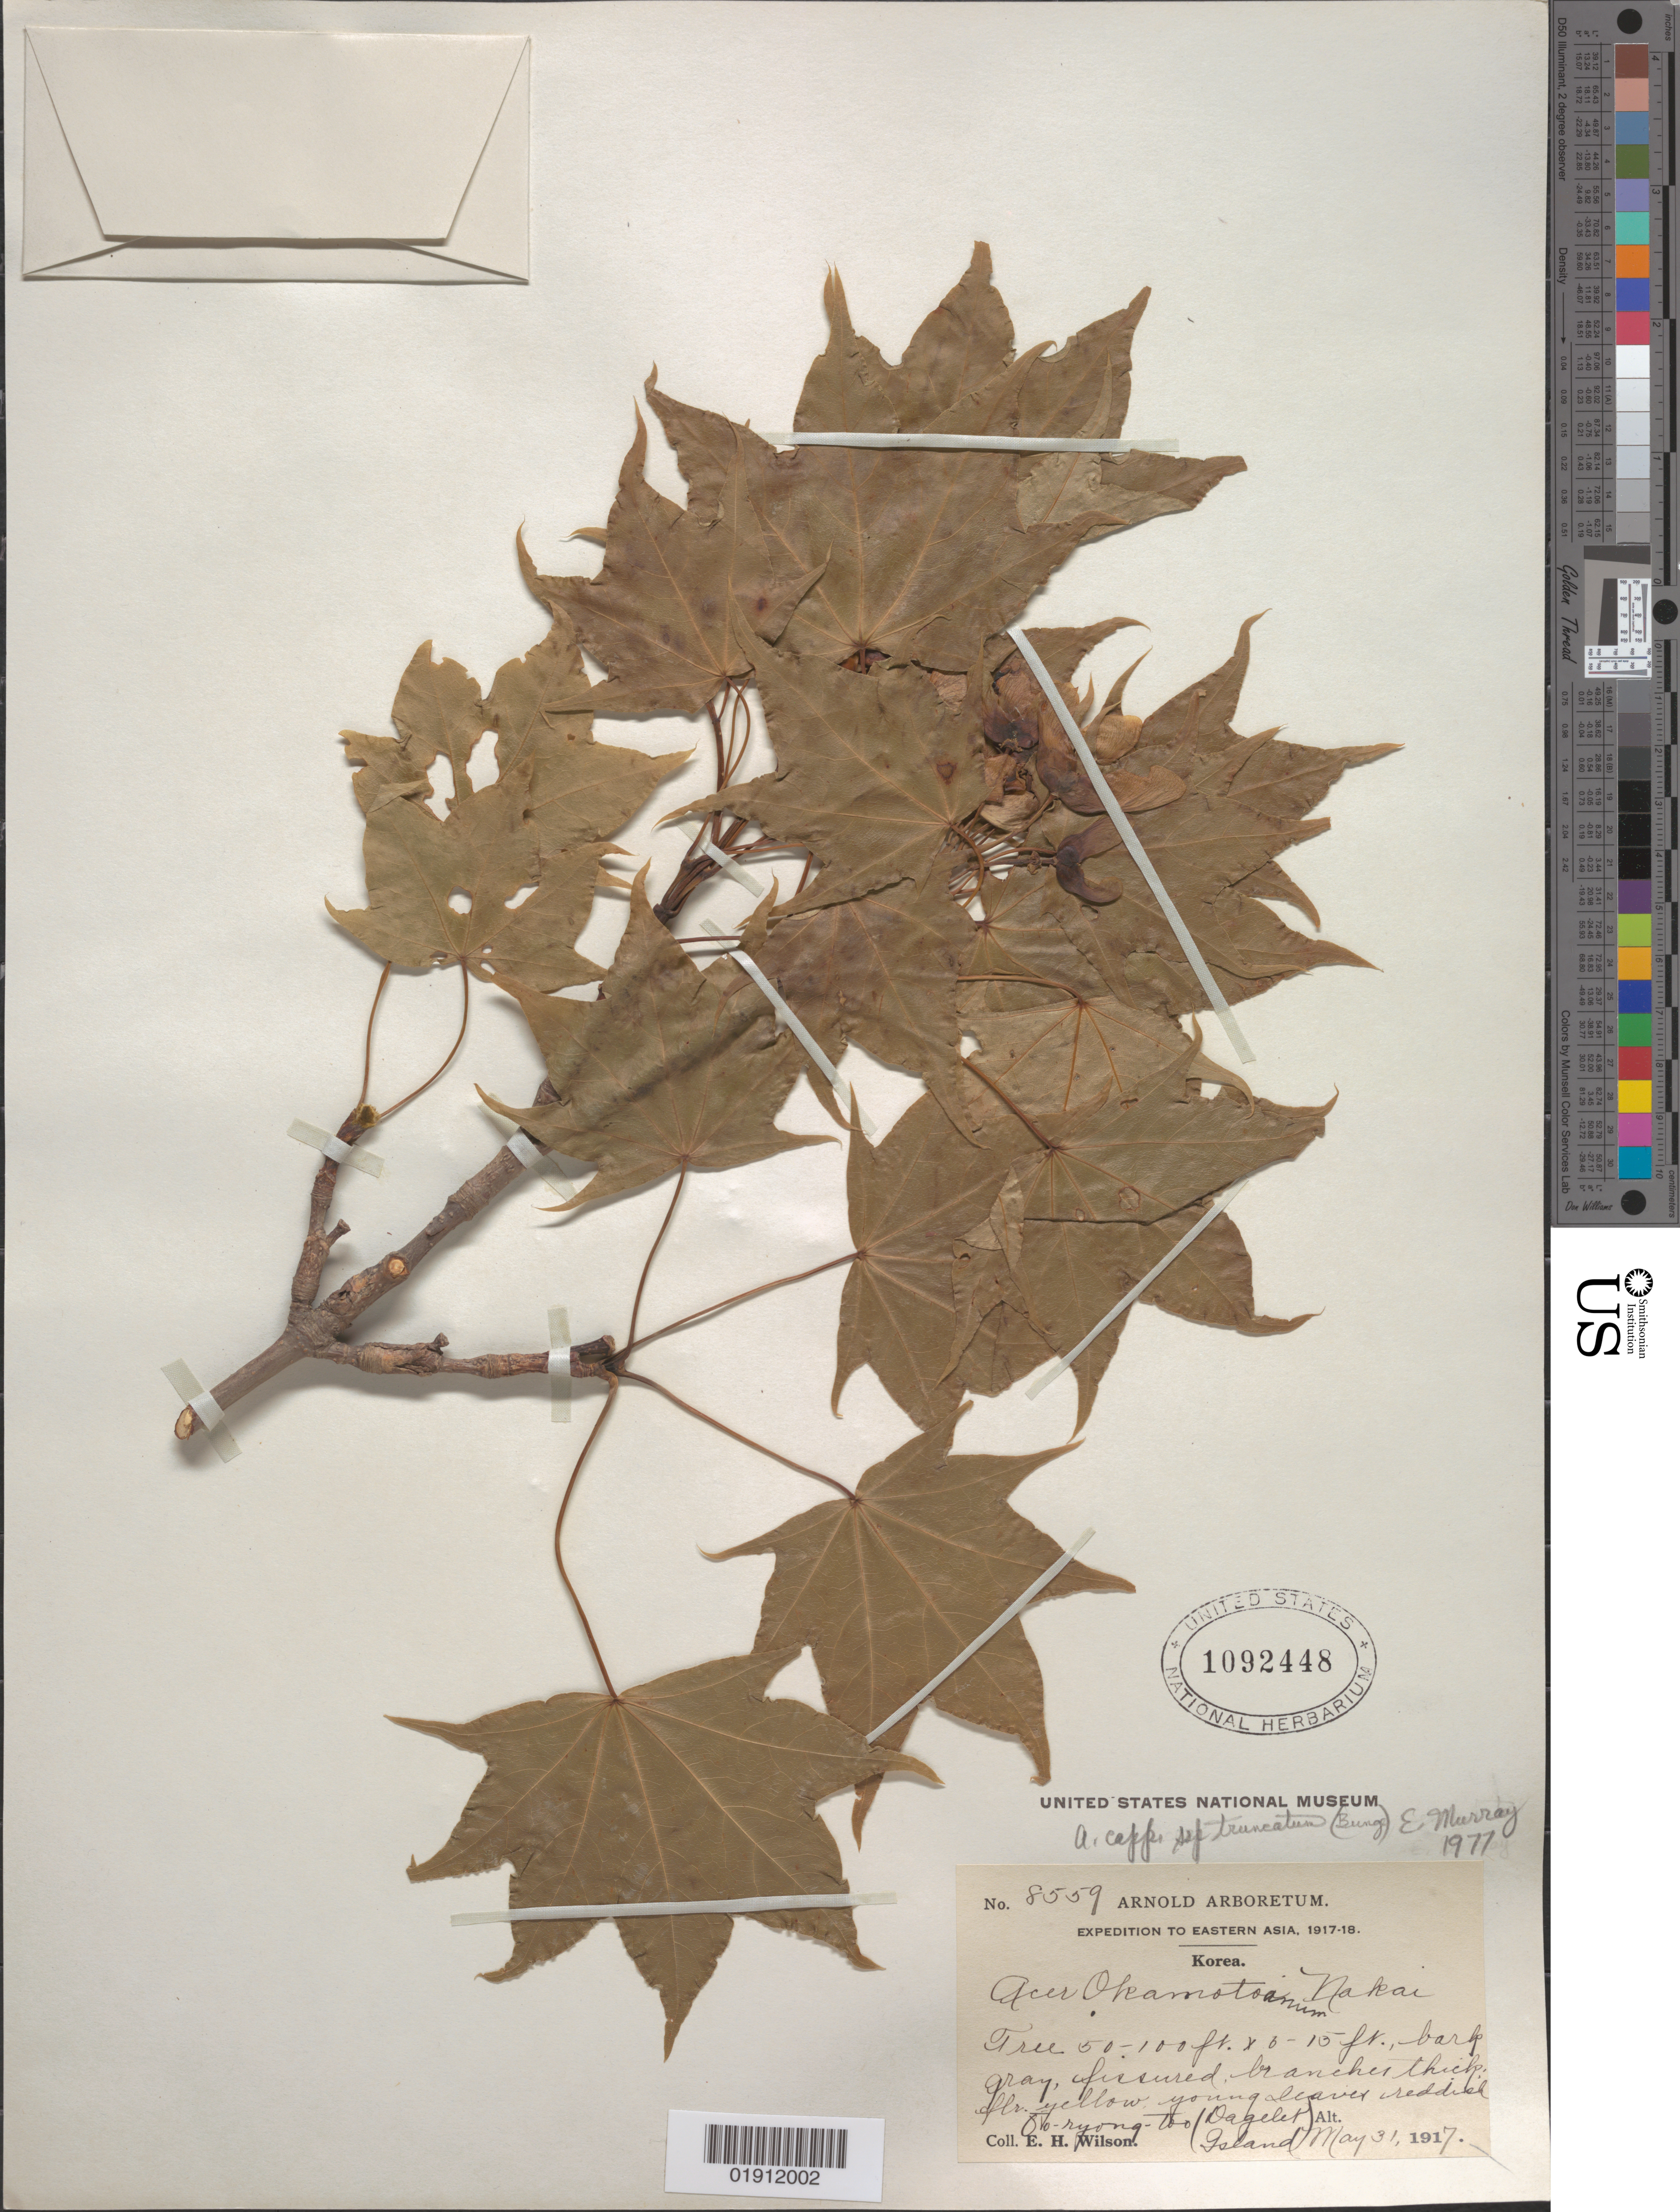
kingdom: Plantae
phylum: Tracheophyta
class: Magnoliopsida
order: Sapindales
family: Sapindaceae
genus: Acer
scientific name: Acer cappadocicum subsp. truncatum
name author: (Bunge) A.E. Murray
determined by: Murray, Edward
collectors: E. H. Wilson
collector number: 8559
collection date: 1917-05-31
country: South Korea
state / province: North Gyeongsang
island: Dagelet I. [Ulleung-do]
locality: Daglet Island [Ulleung-do]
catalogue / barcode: US 1092448